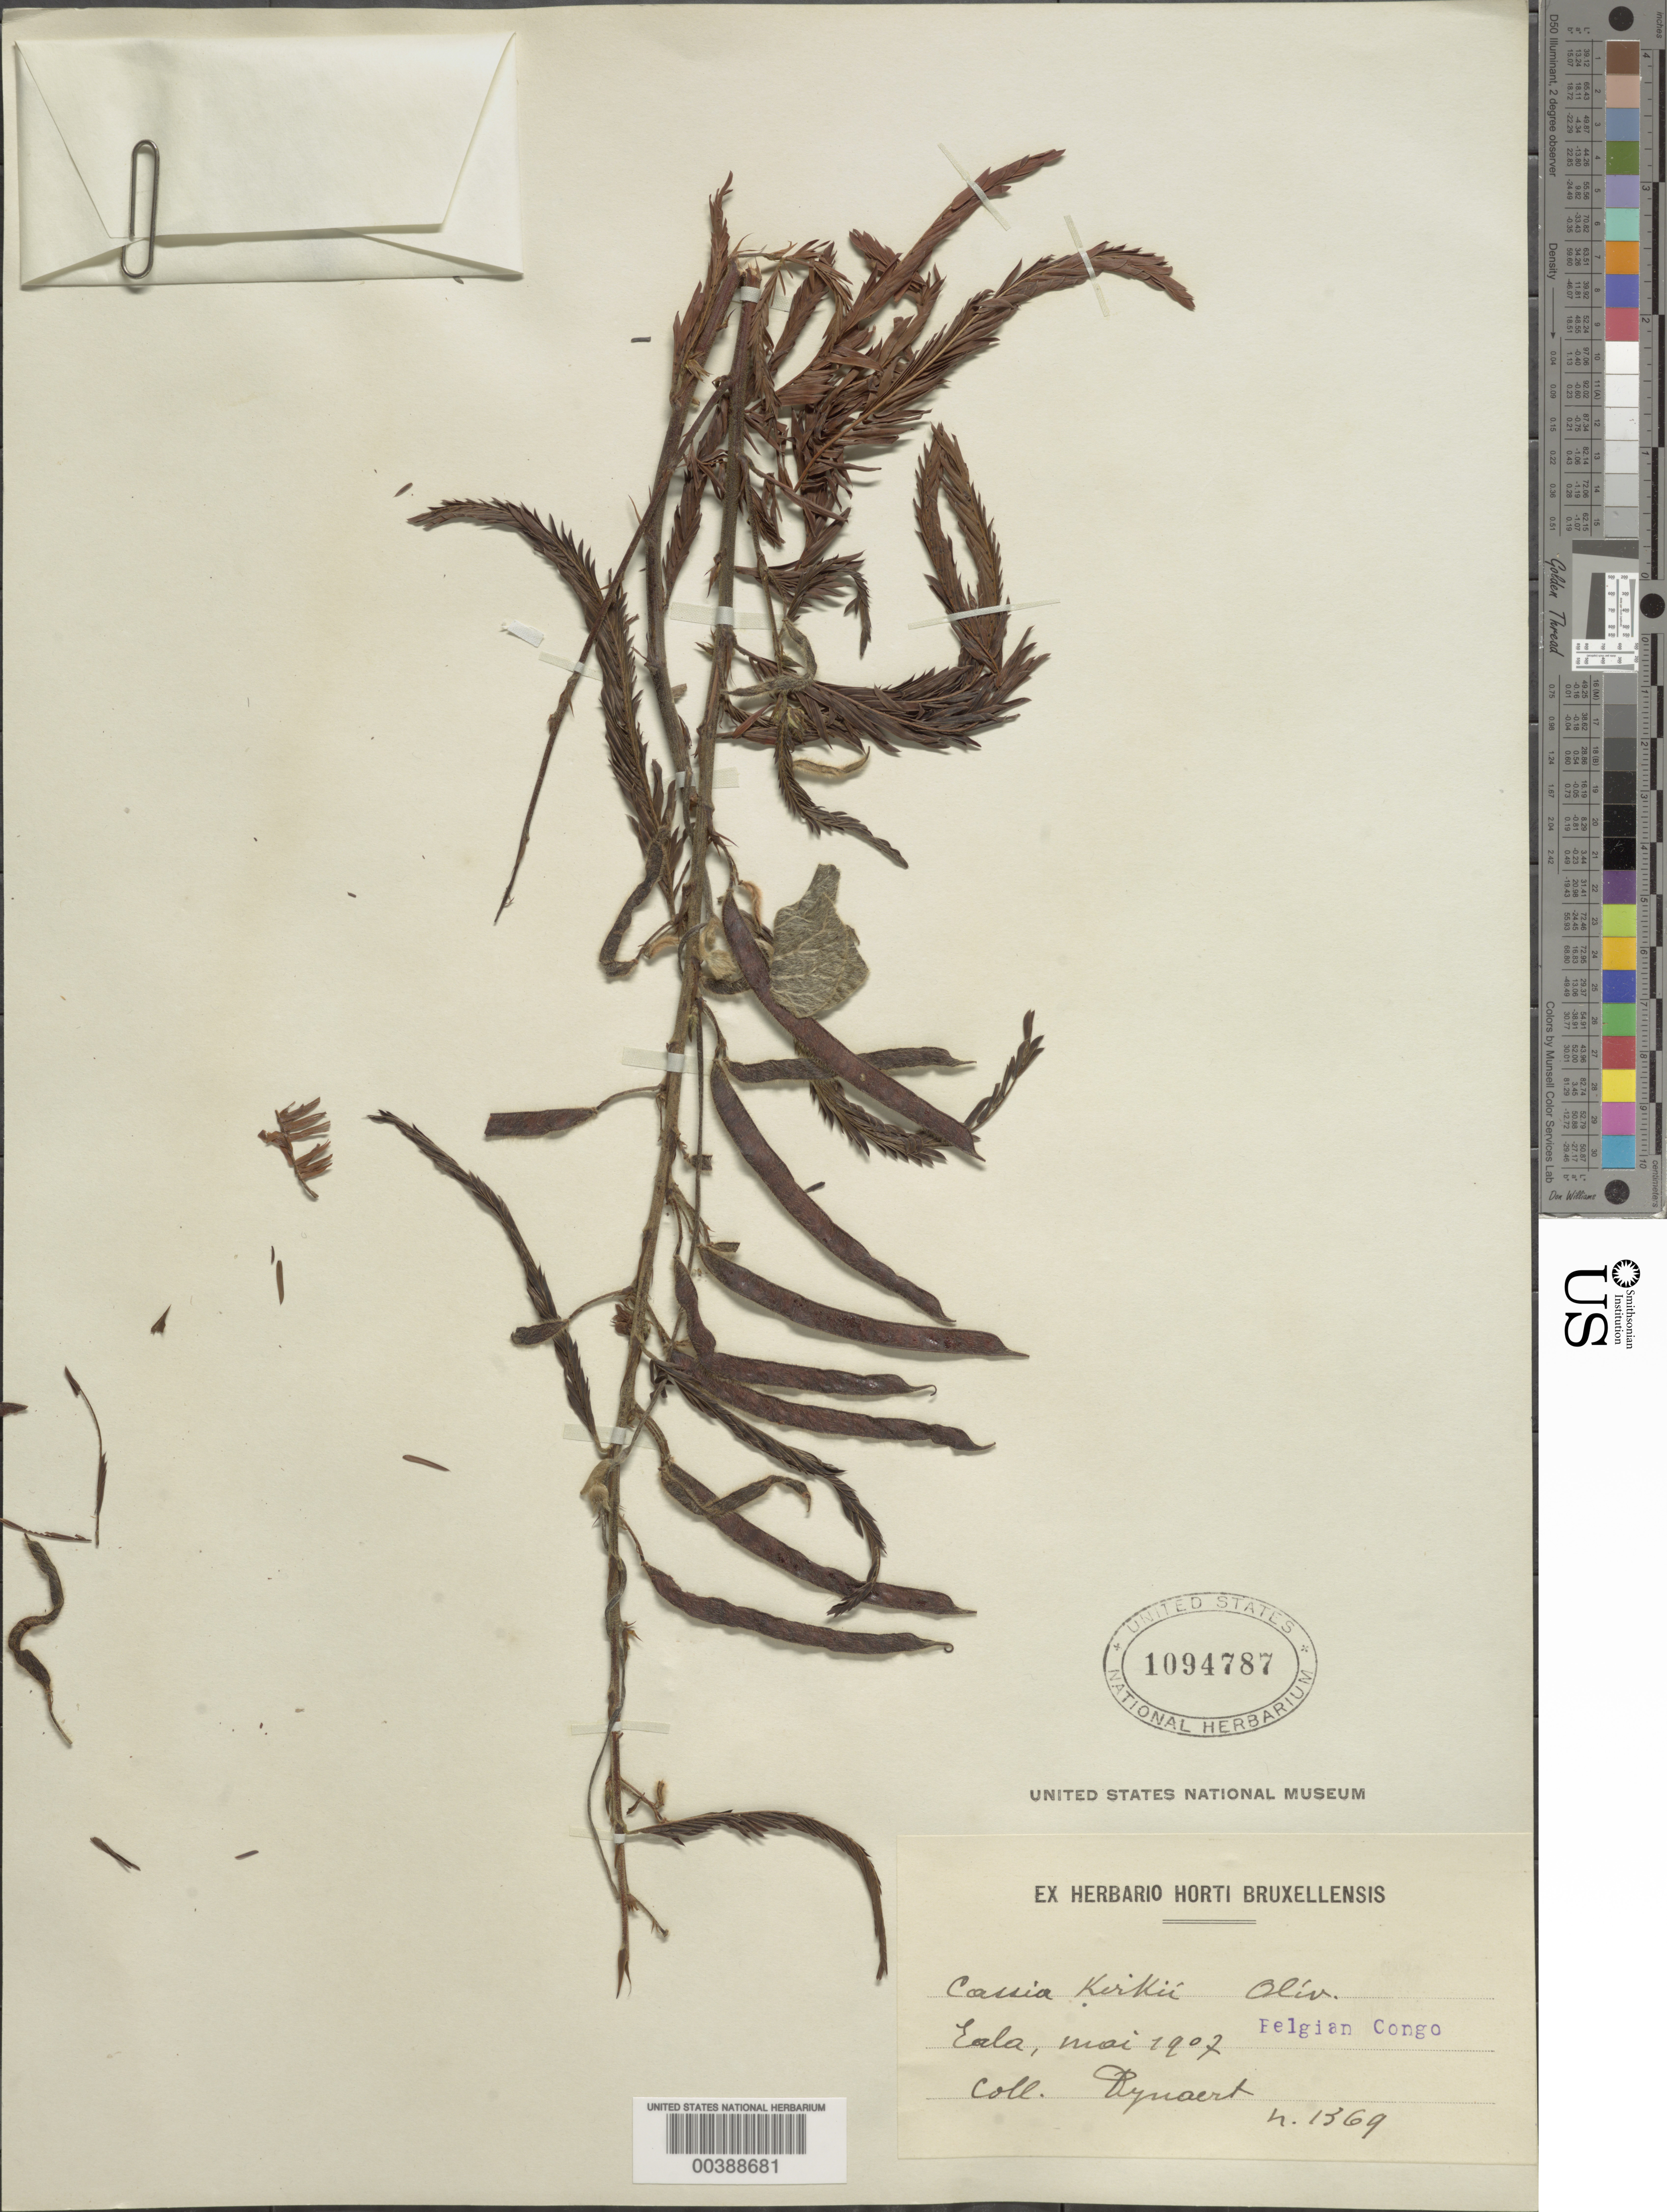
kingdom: Plantae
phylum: Tracheophyta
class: Magnoliopsida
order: Fabales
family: Fabaceae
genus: Chamaecrista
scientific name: Chamaecrista kirkii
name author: (Oliv.) Standl.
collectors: -. Dynaert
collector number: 1369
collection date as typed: May 1907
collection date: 1907-05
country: Congo, Democratic Republic of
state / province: Équateur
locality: Eala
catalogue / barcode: US 1094787